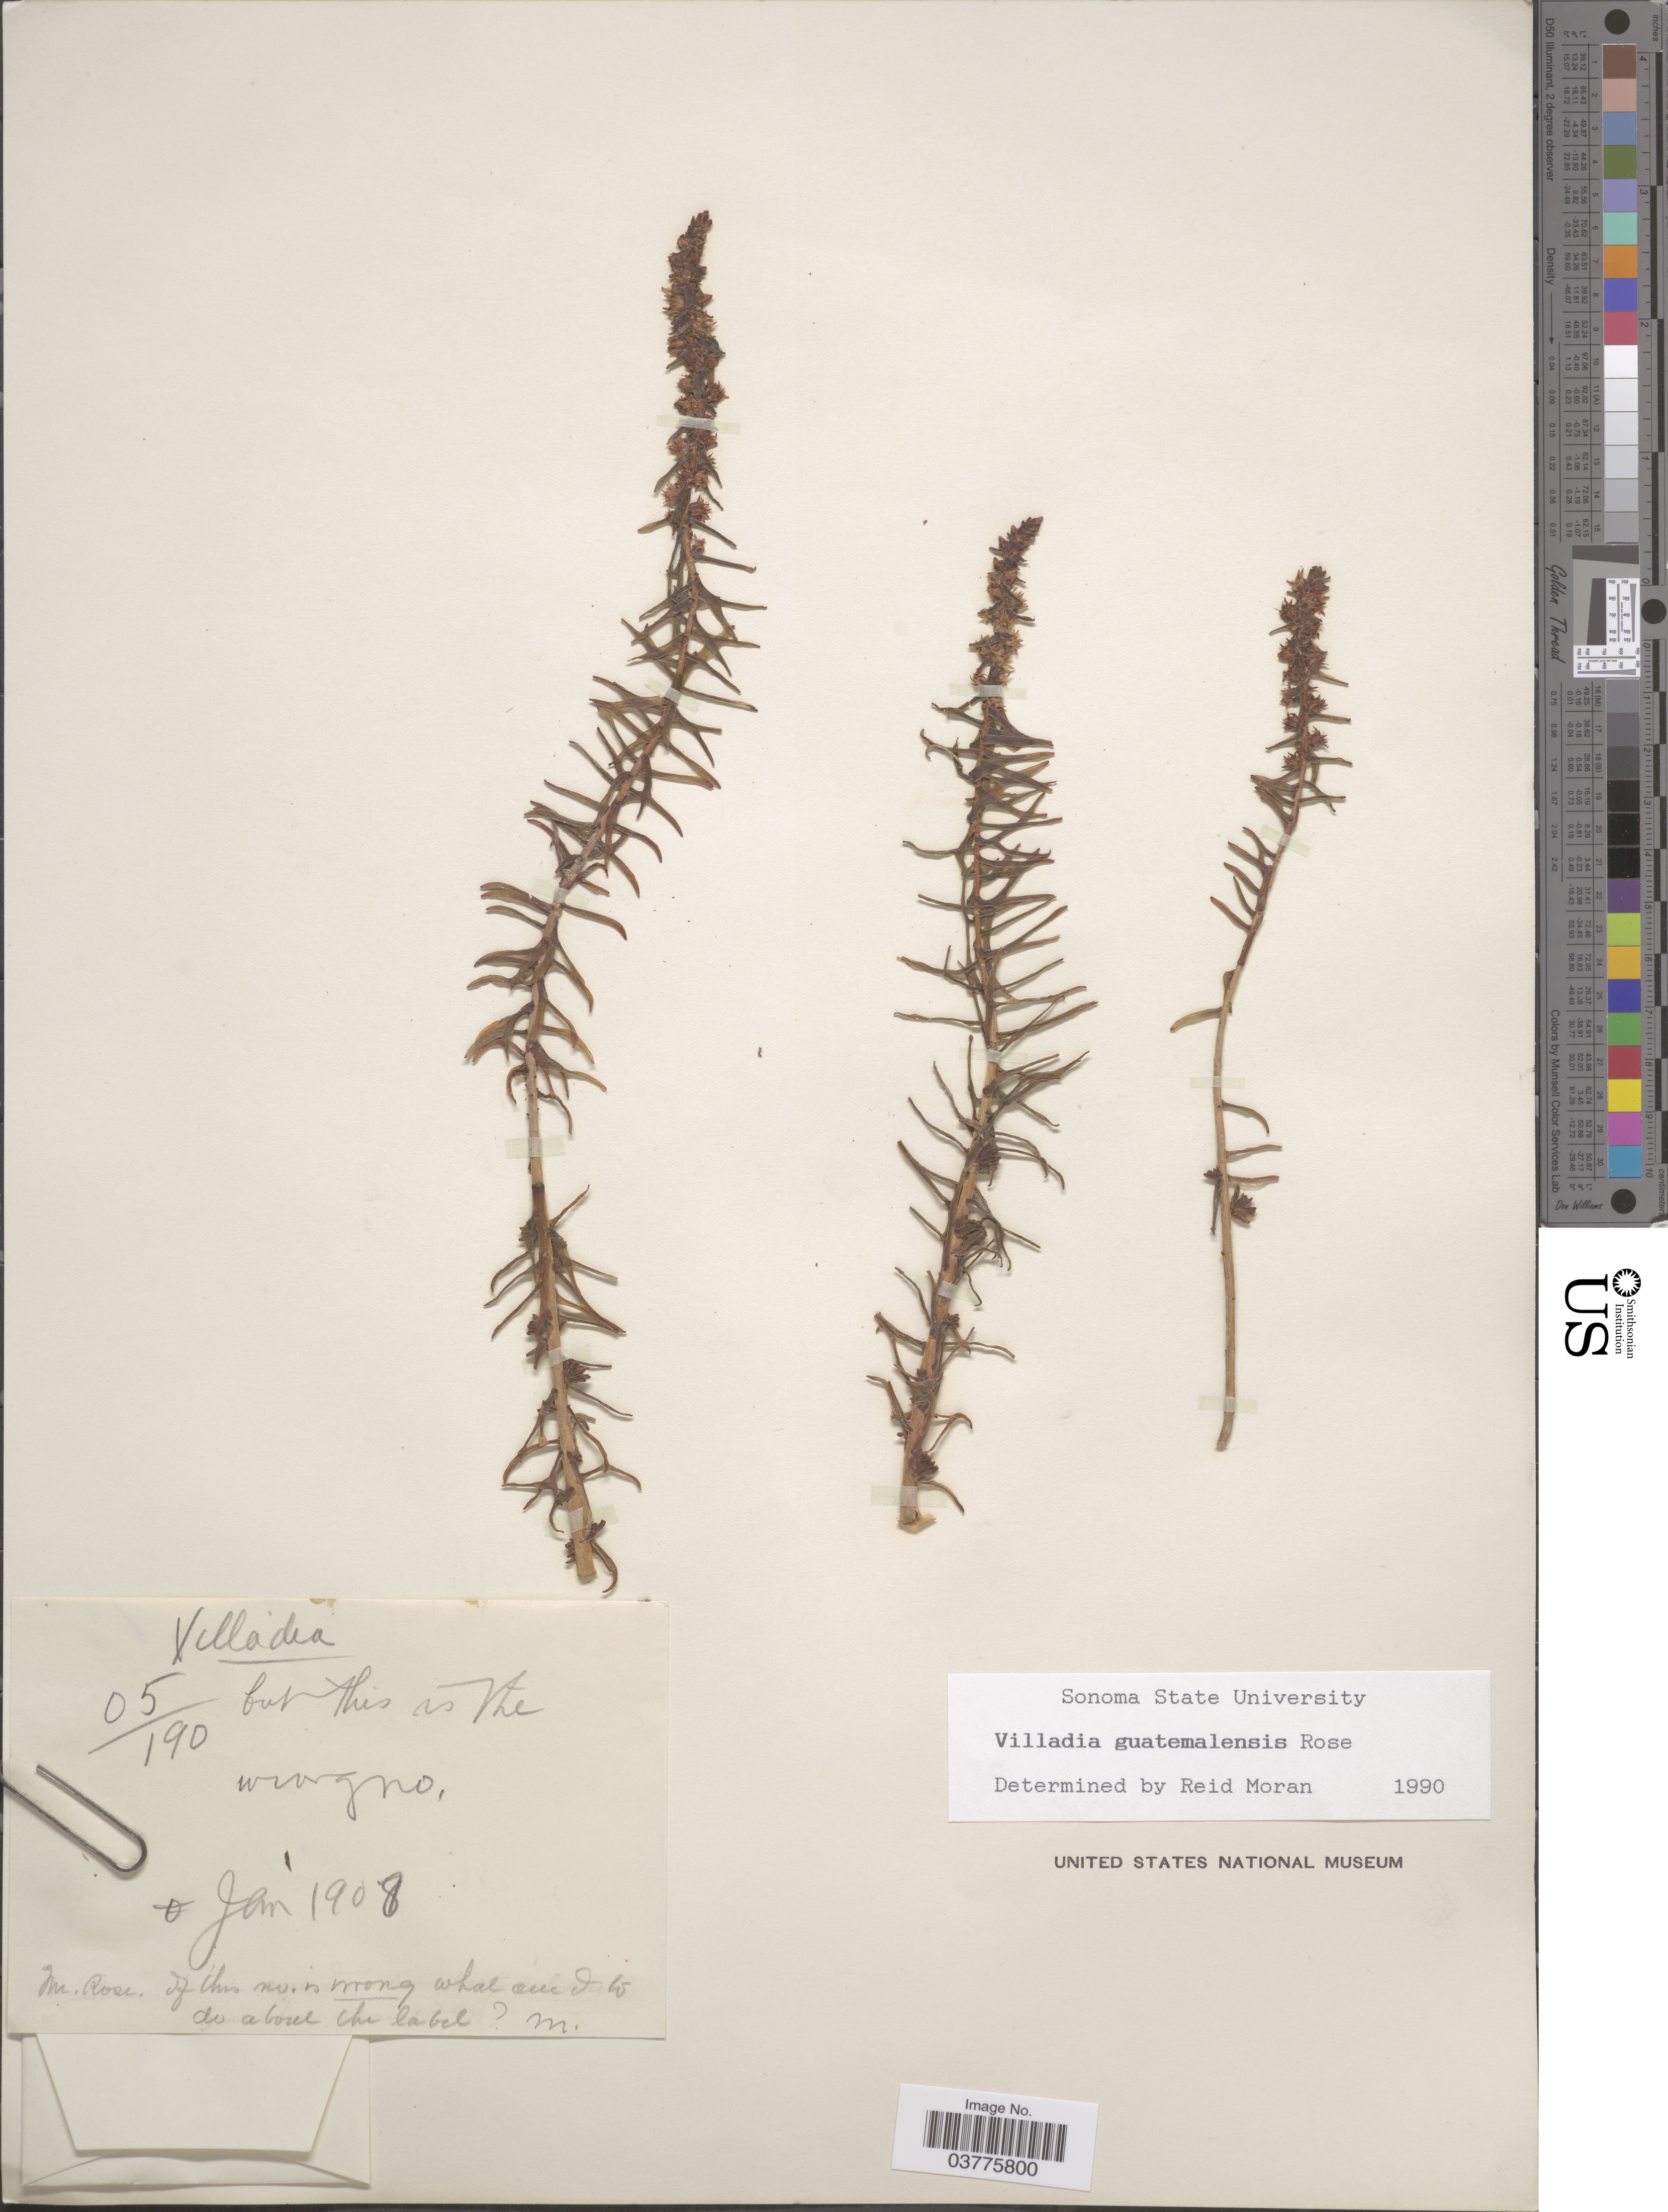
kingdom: Plantae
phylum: Tracheophyta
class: Magnoliopsida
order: Saxifragales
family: Crassulaceae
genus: Villadia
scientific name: Villadia guatemalensis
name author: Rose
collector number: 05/190?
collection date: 1908-01